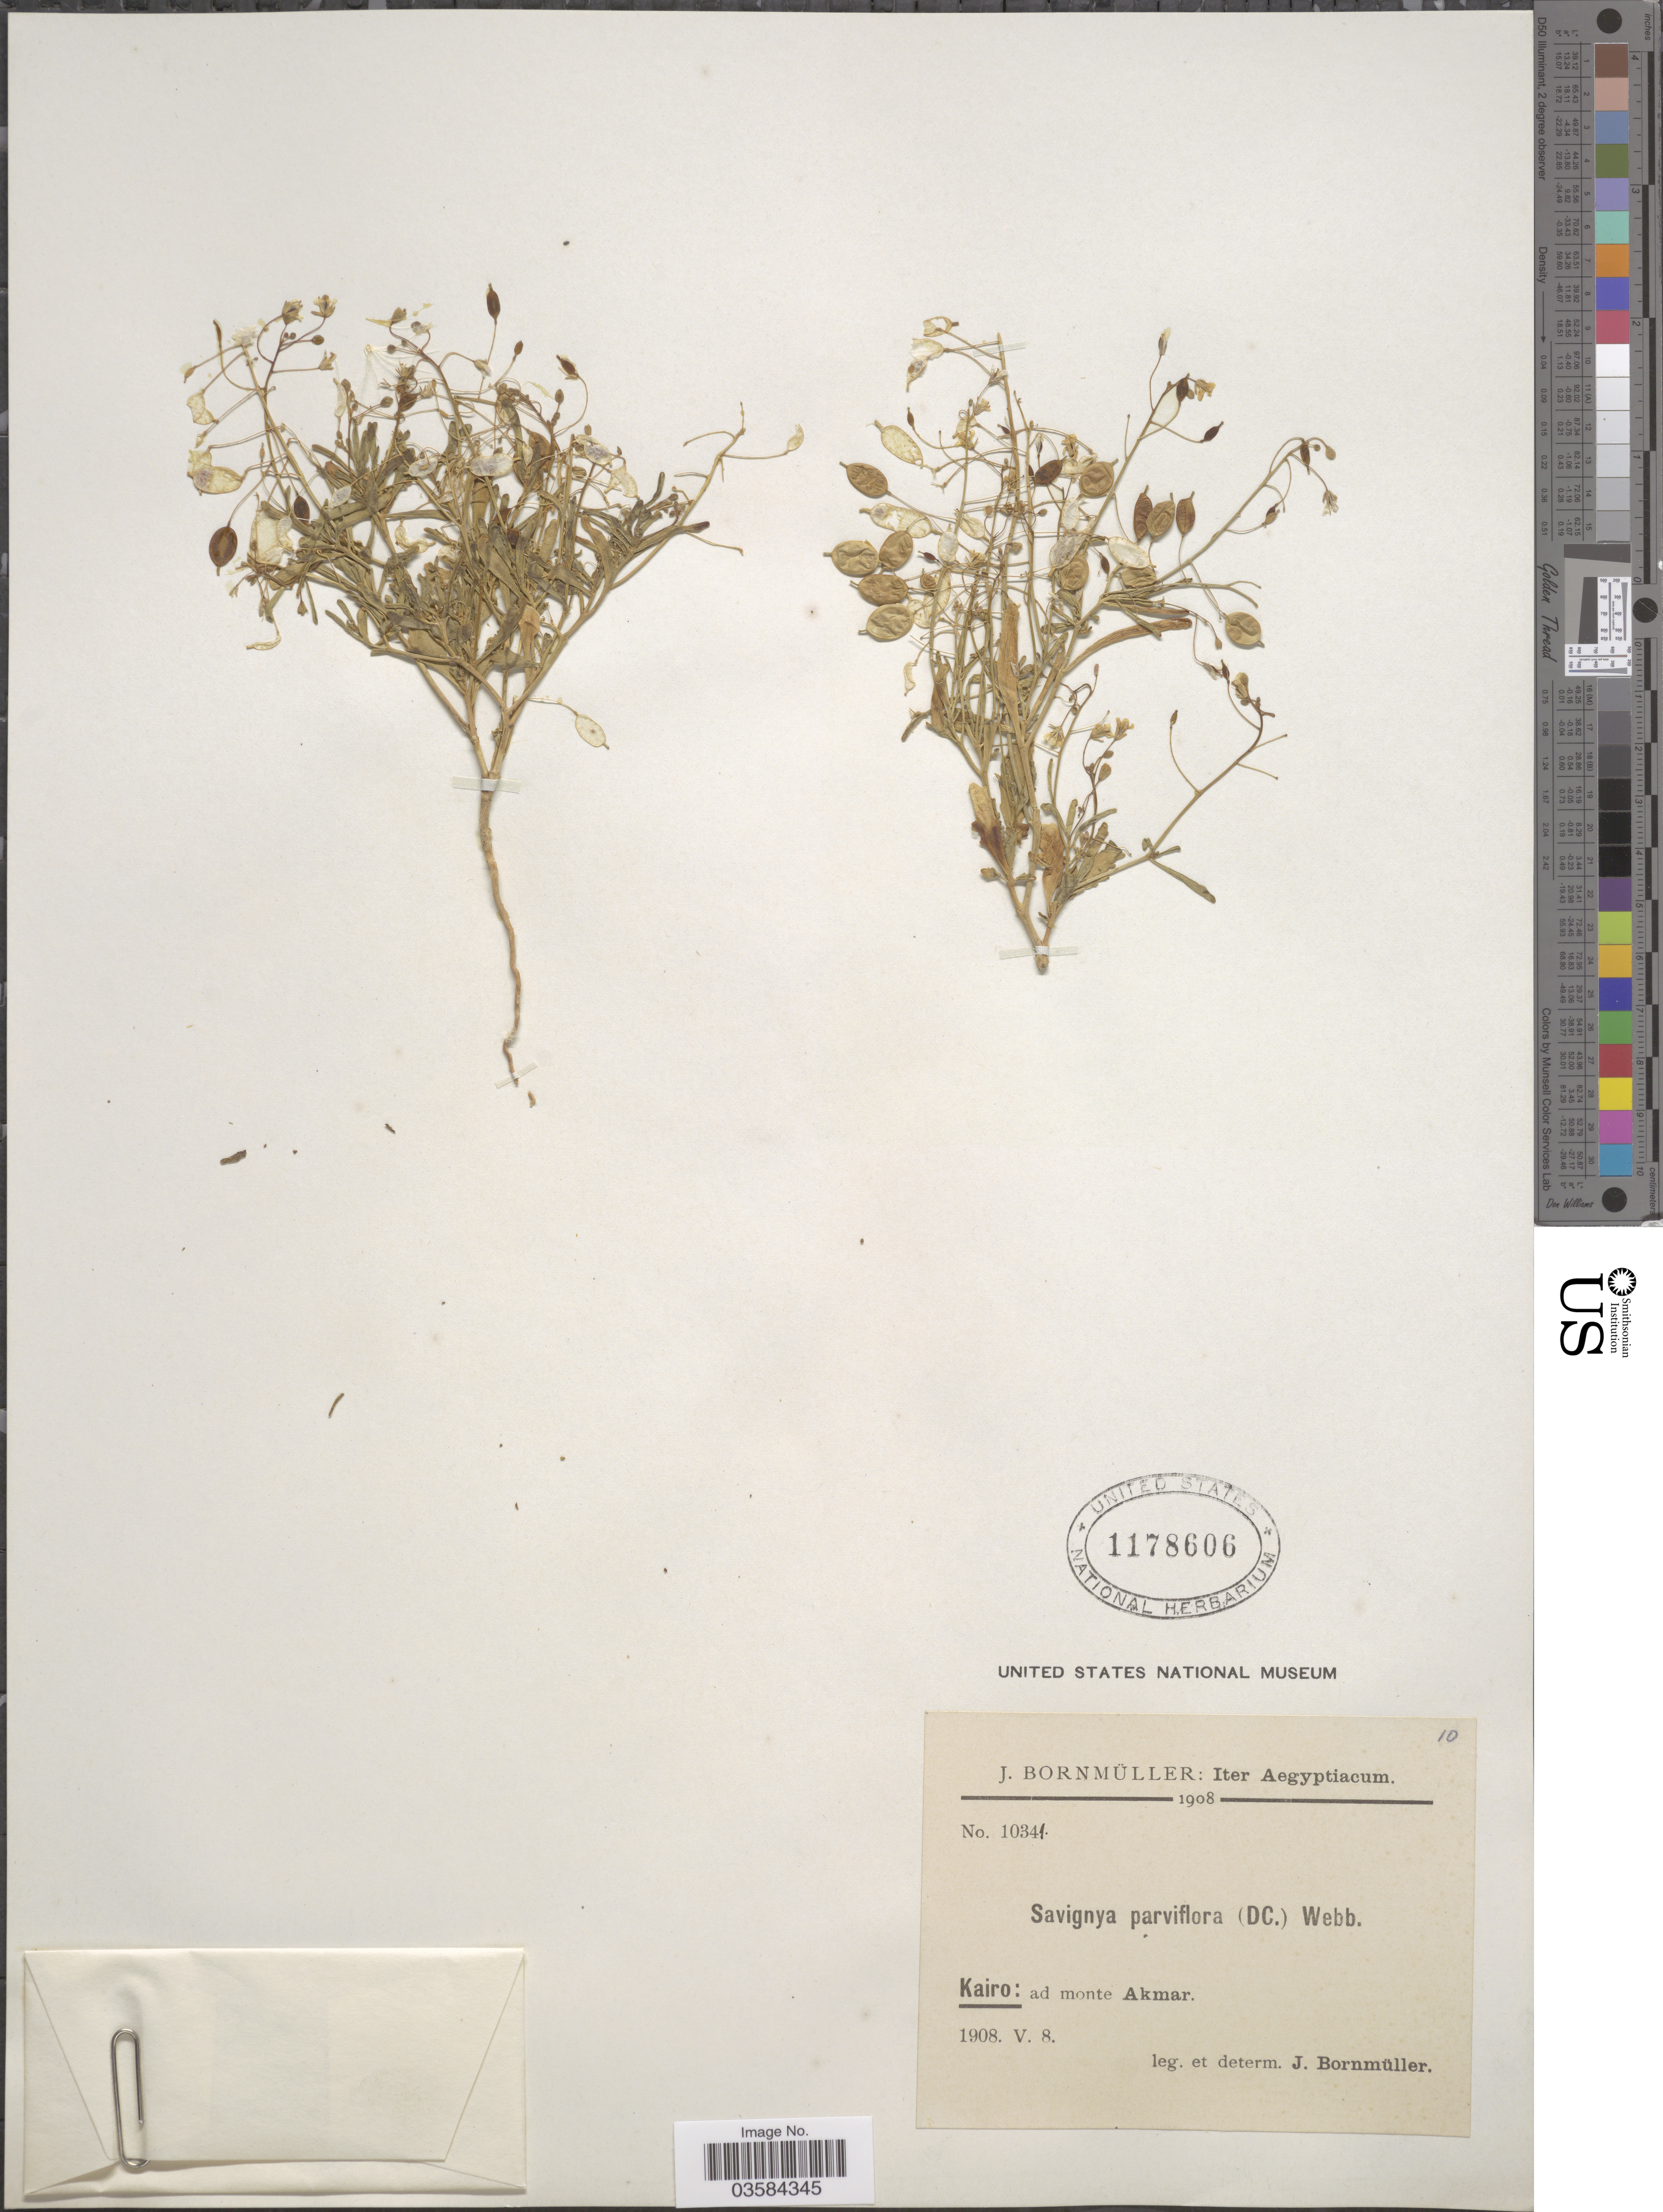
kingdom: Plantae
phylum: Tracheophyta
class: Magnoliopsida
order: Brassicales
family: Brassicaceae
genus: Savignya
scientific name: Savignya parviflora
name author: (Delile) Webb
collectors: J. Bornmüller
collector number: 10341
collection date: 1908-05-08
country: Egypt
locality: Kairo: ad monte Akmar.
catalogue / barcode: US 1178606